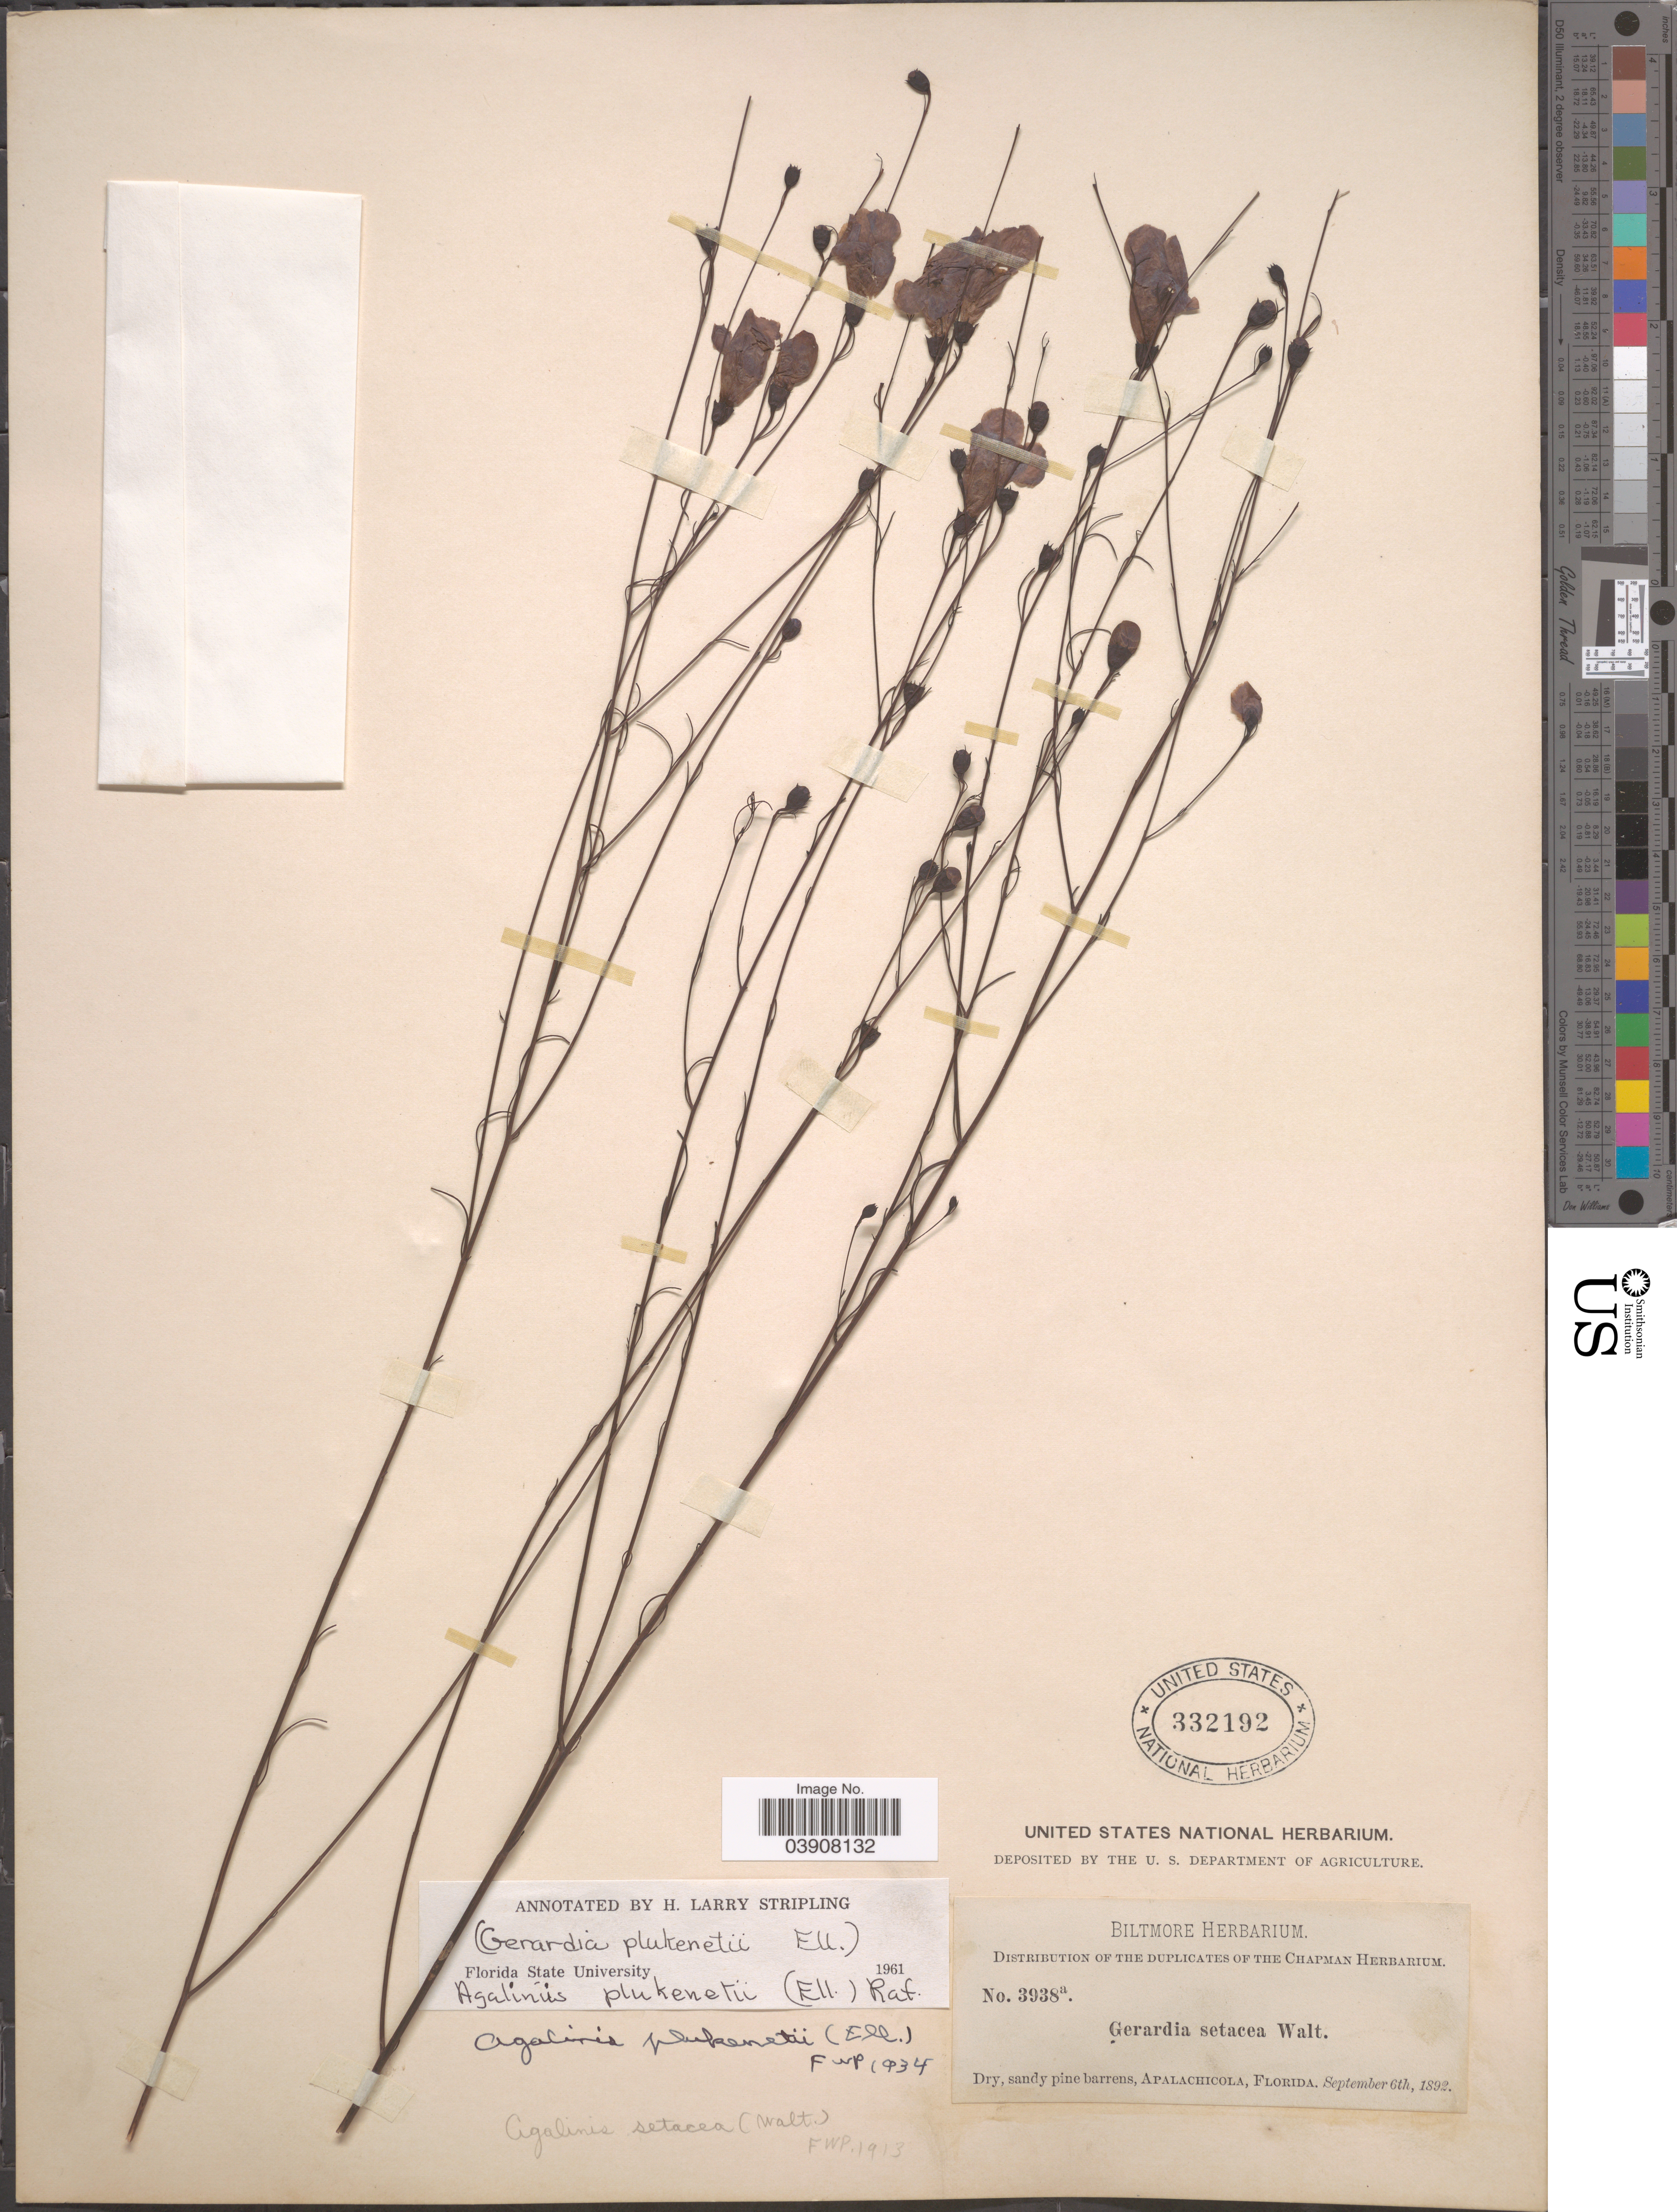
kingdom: Plantae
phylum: Tracheophyta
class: Magnoliopsida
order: Lamiales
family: Orobanchaceae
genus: Agalinis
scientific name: Agalinis plukenetii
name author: (Elliott) Raf.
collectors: ex herb. Biltmore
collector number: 3938a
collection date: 1892-09-06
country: United States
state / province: Florida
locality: Dry, sandy pine barrens, Apalachicola.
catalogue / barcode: US 332192